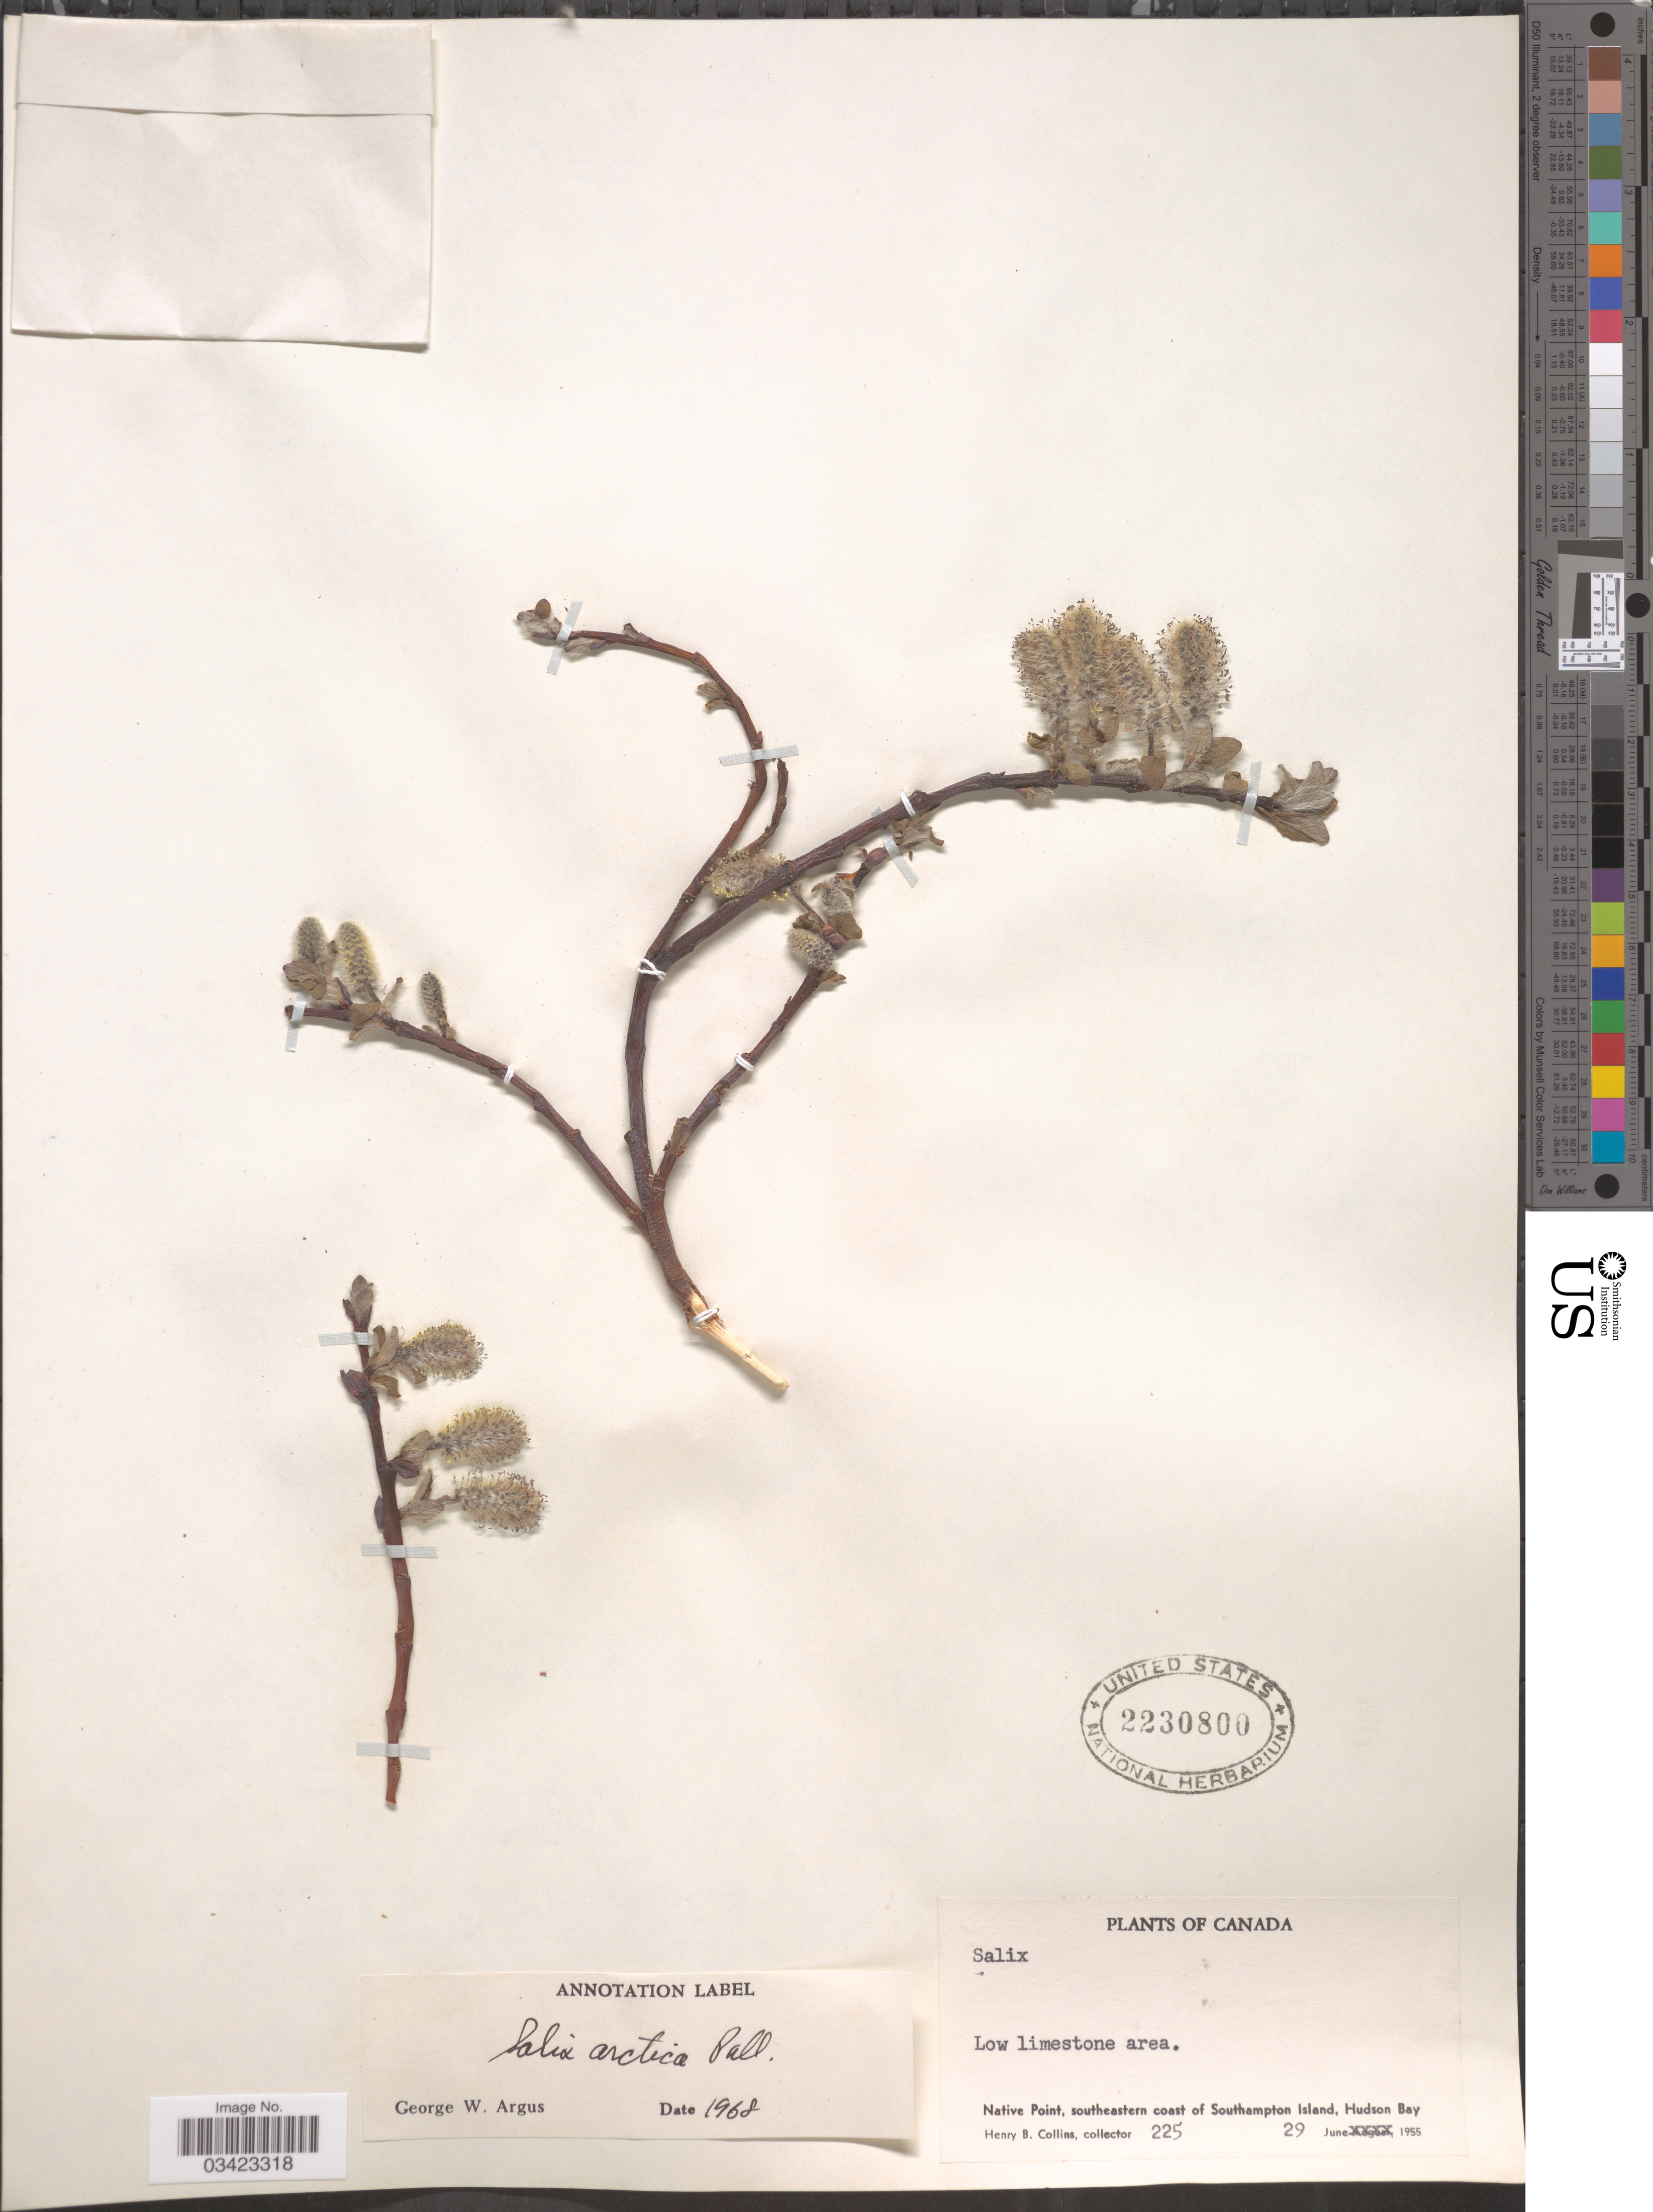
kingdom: Plantae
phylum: Tracheophyta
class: Magnoliopsida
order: Malpighiales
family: Salicaceae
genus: Salix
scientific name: Salix arctica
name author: Pall.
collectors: H. Collins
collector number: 225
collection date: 1955-06-29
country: Canada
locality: Native Point, southeastern coast of Southampton Island, Hudson Bay.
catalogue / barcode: US 2230800